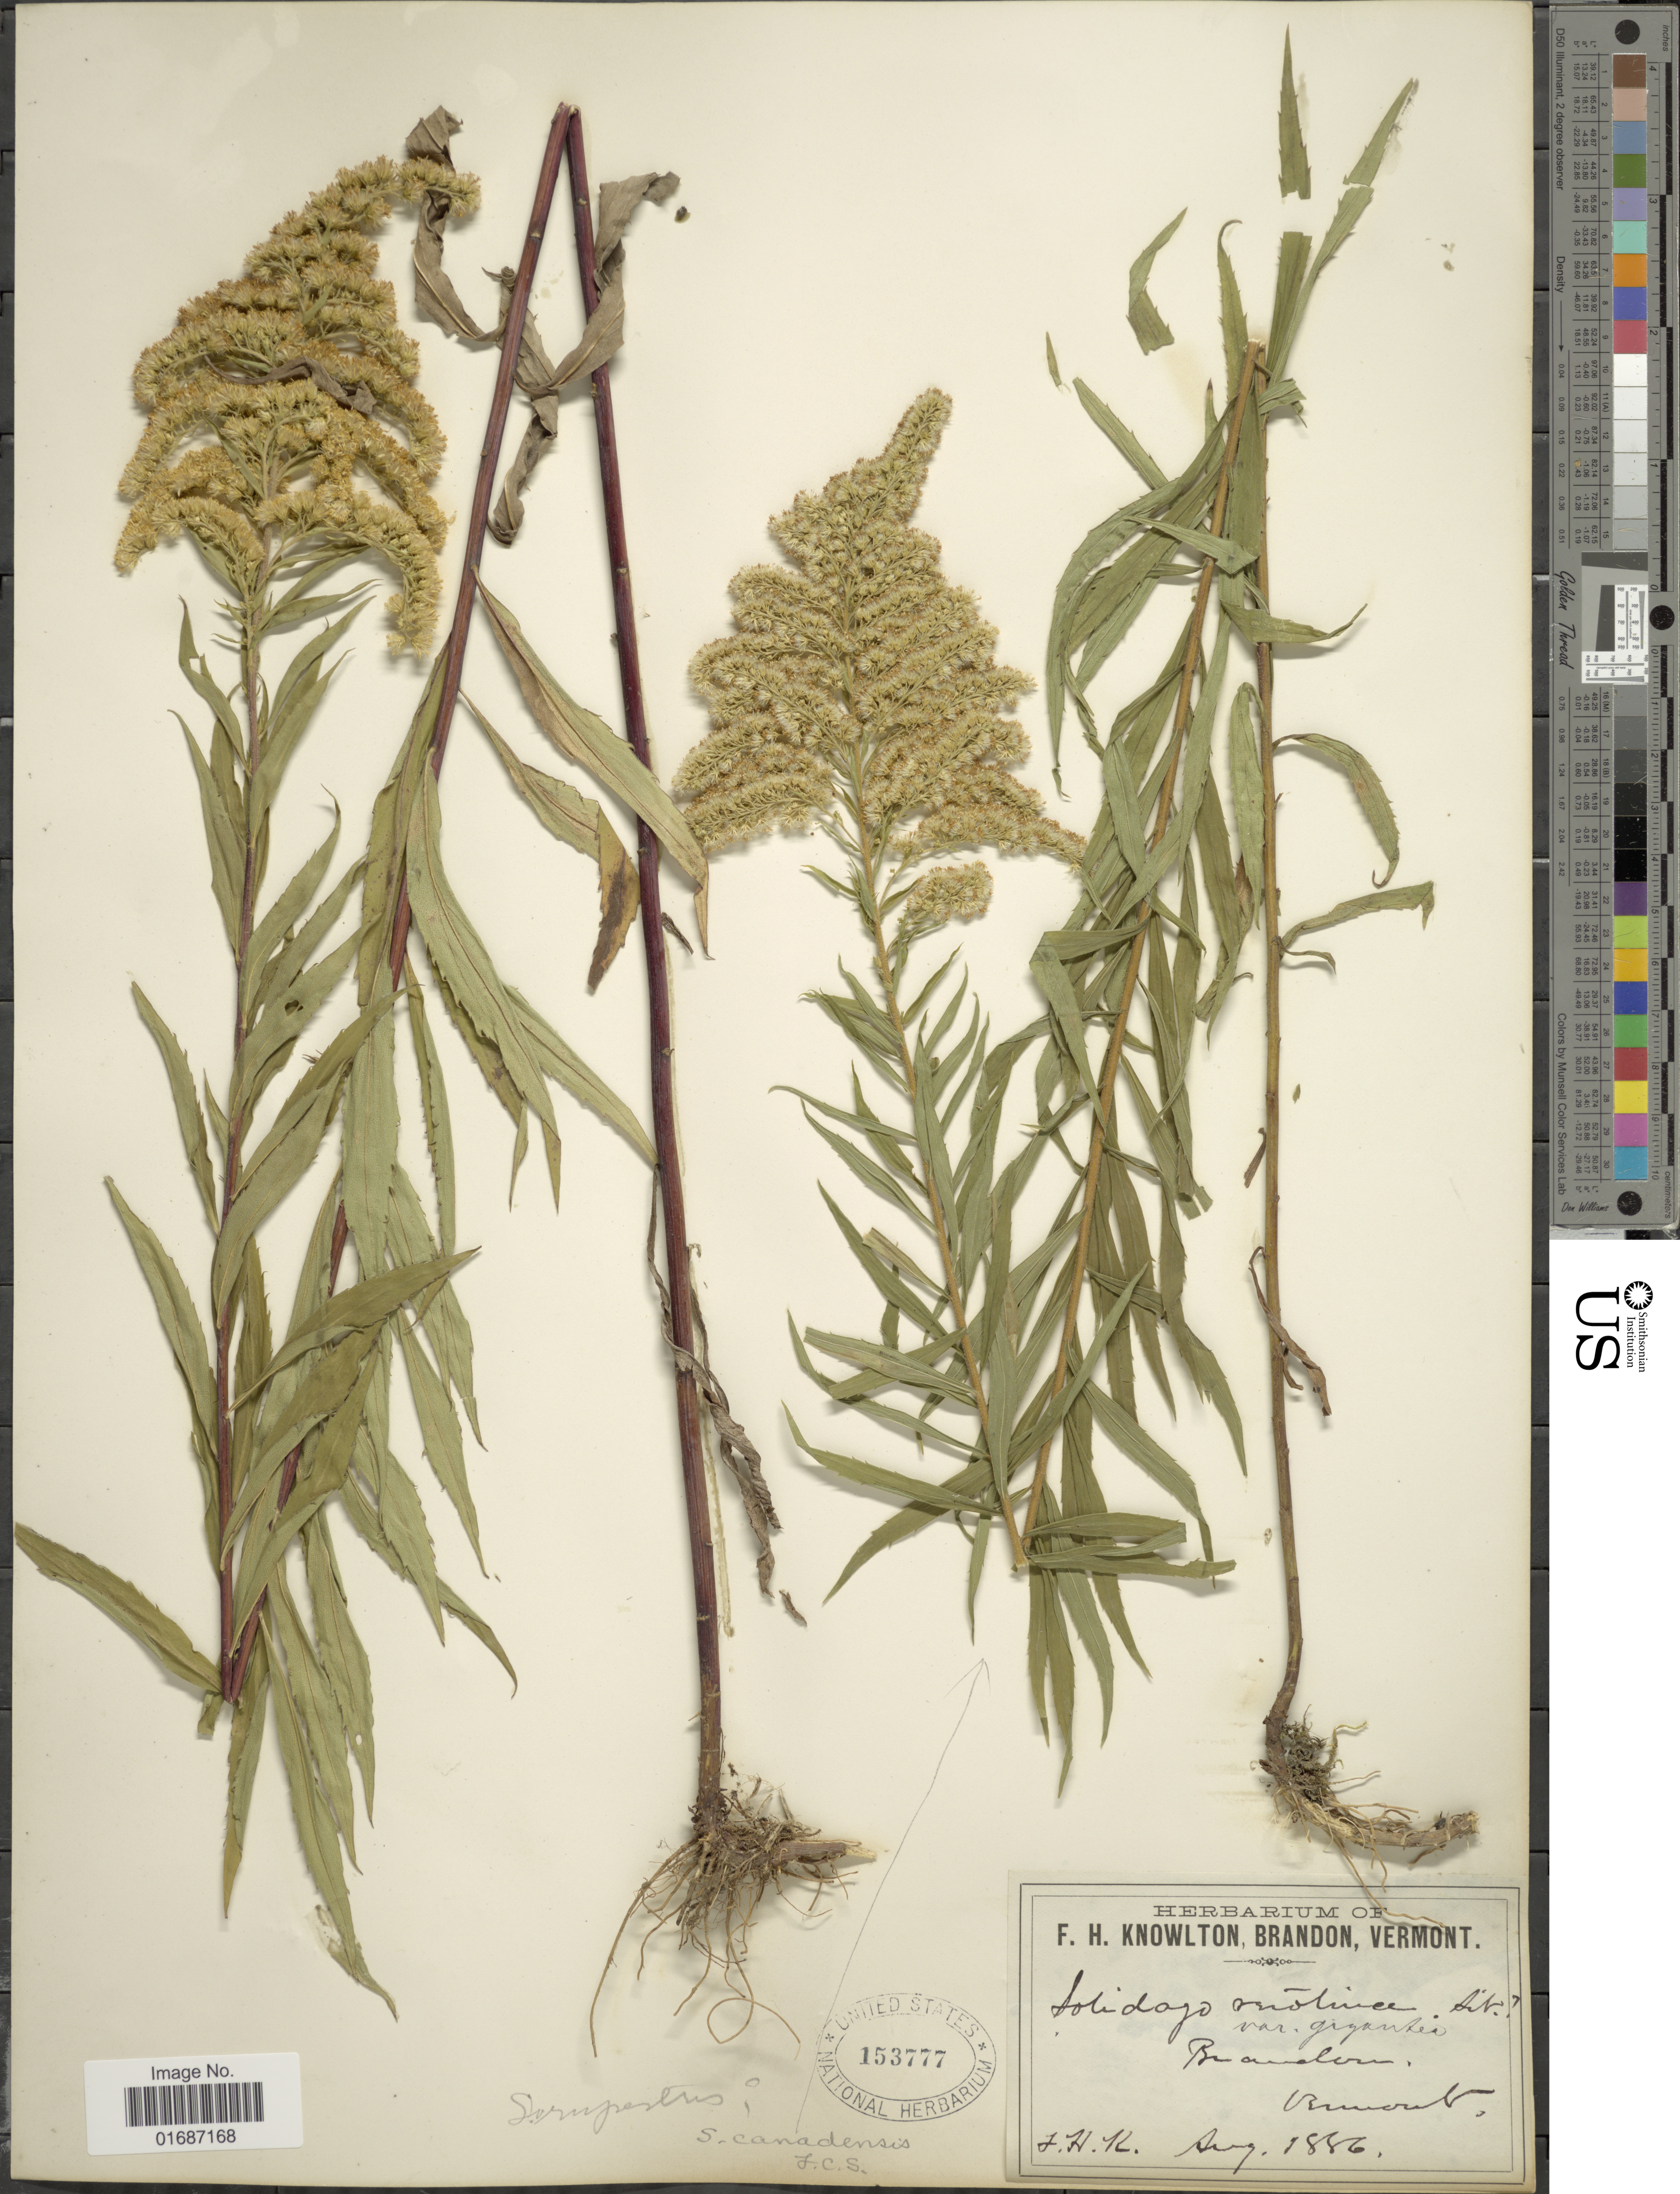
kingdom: Plantae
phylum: Tracheophyta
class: Magnoliopsida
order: Asterales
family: Asteraceae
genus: Solidago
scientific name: Solidago gigantea var. leiophylla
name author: Fernald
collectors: F. H. Knowlton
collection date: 1886-08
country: United States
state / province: Vermont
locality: Brandon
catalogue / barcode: US 153777